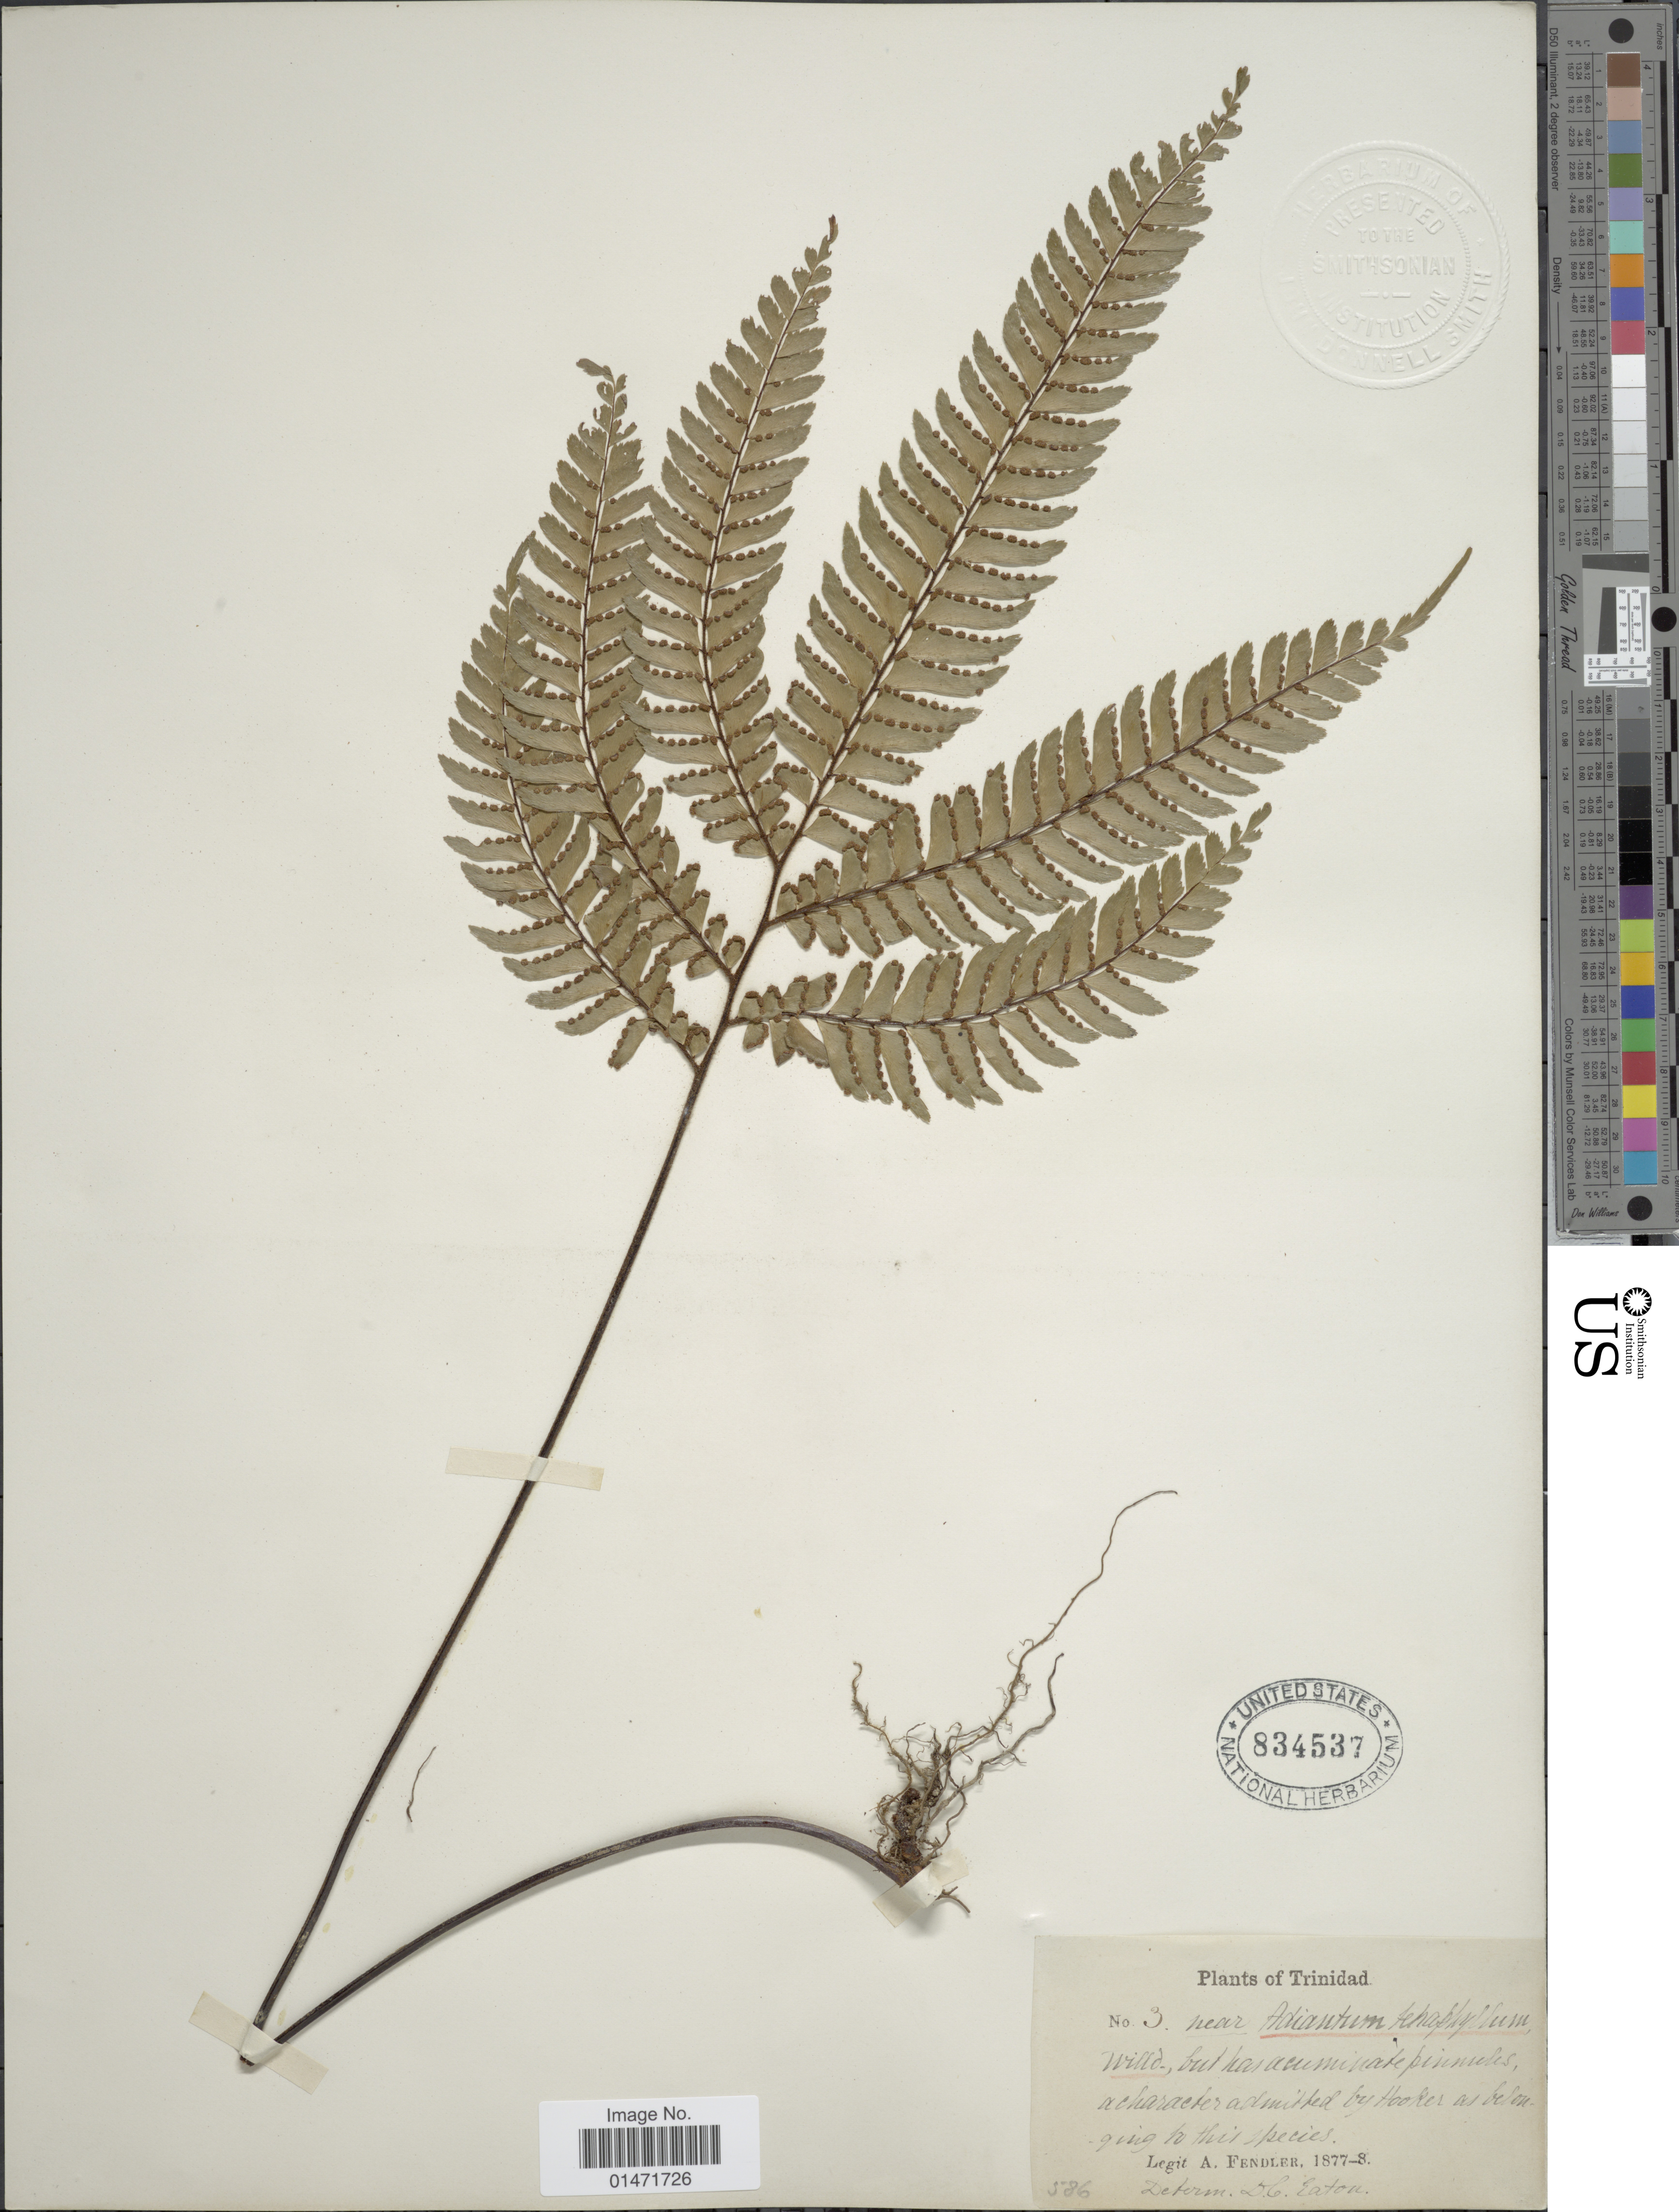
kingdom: Plantae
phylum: Tracheophyta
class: Polypodiopsida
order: Polypodiales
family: Pteridaceae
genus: Adiantum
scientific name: Adiantum tetraphyllum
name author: Humb. & Bonpl. ex Willd.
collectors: A. Fendler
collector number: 3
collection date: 1877/1878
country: Trinidad and Tobago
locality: Trinidad.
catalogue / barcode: US 834537